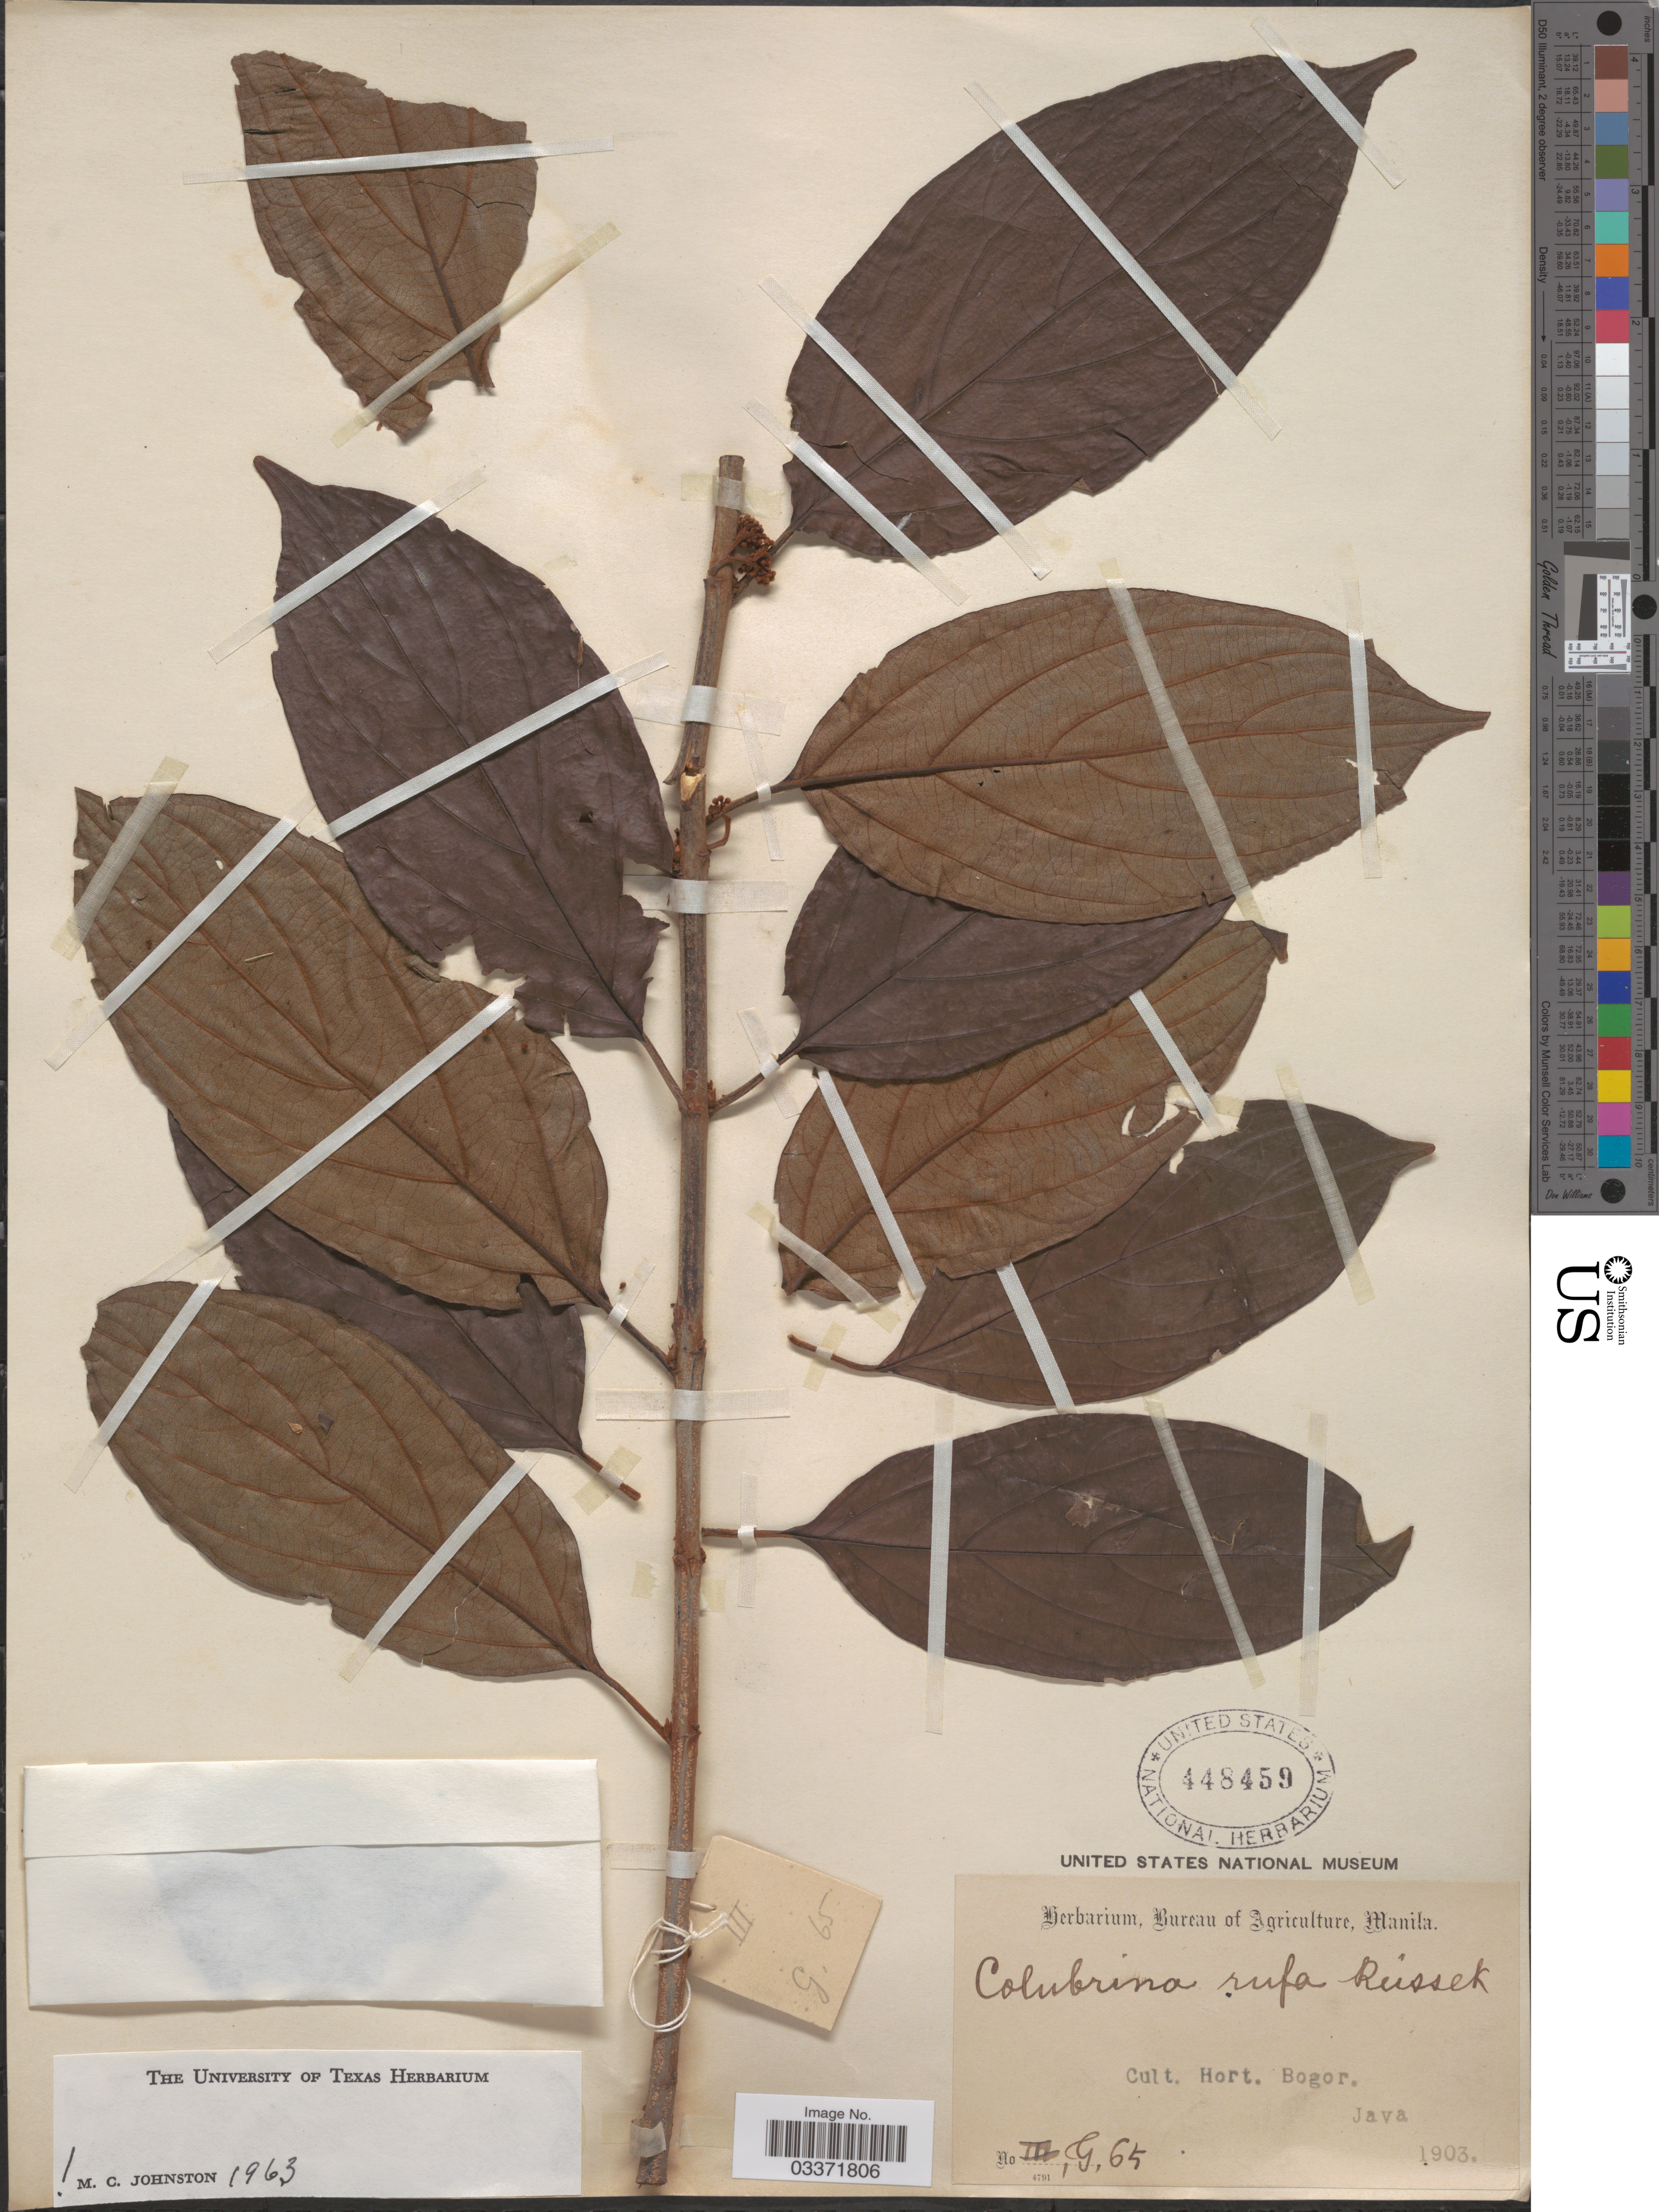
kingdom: Plantae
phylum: Tracheophyta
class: Magnoliopsida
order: Rosales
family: Rhamnaceae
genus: Colubrina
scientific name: Colubrina rufa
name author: (Vell.) Reissek in Mart.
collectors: Ex herb. Bureau of Agriculture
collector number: IIIG65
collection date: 1903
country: Indonesia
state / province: Java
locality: Cult. Hort. Bogor.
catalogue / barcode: US 448459